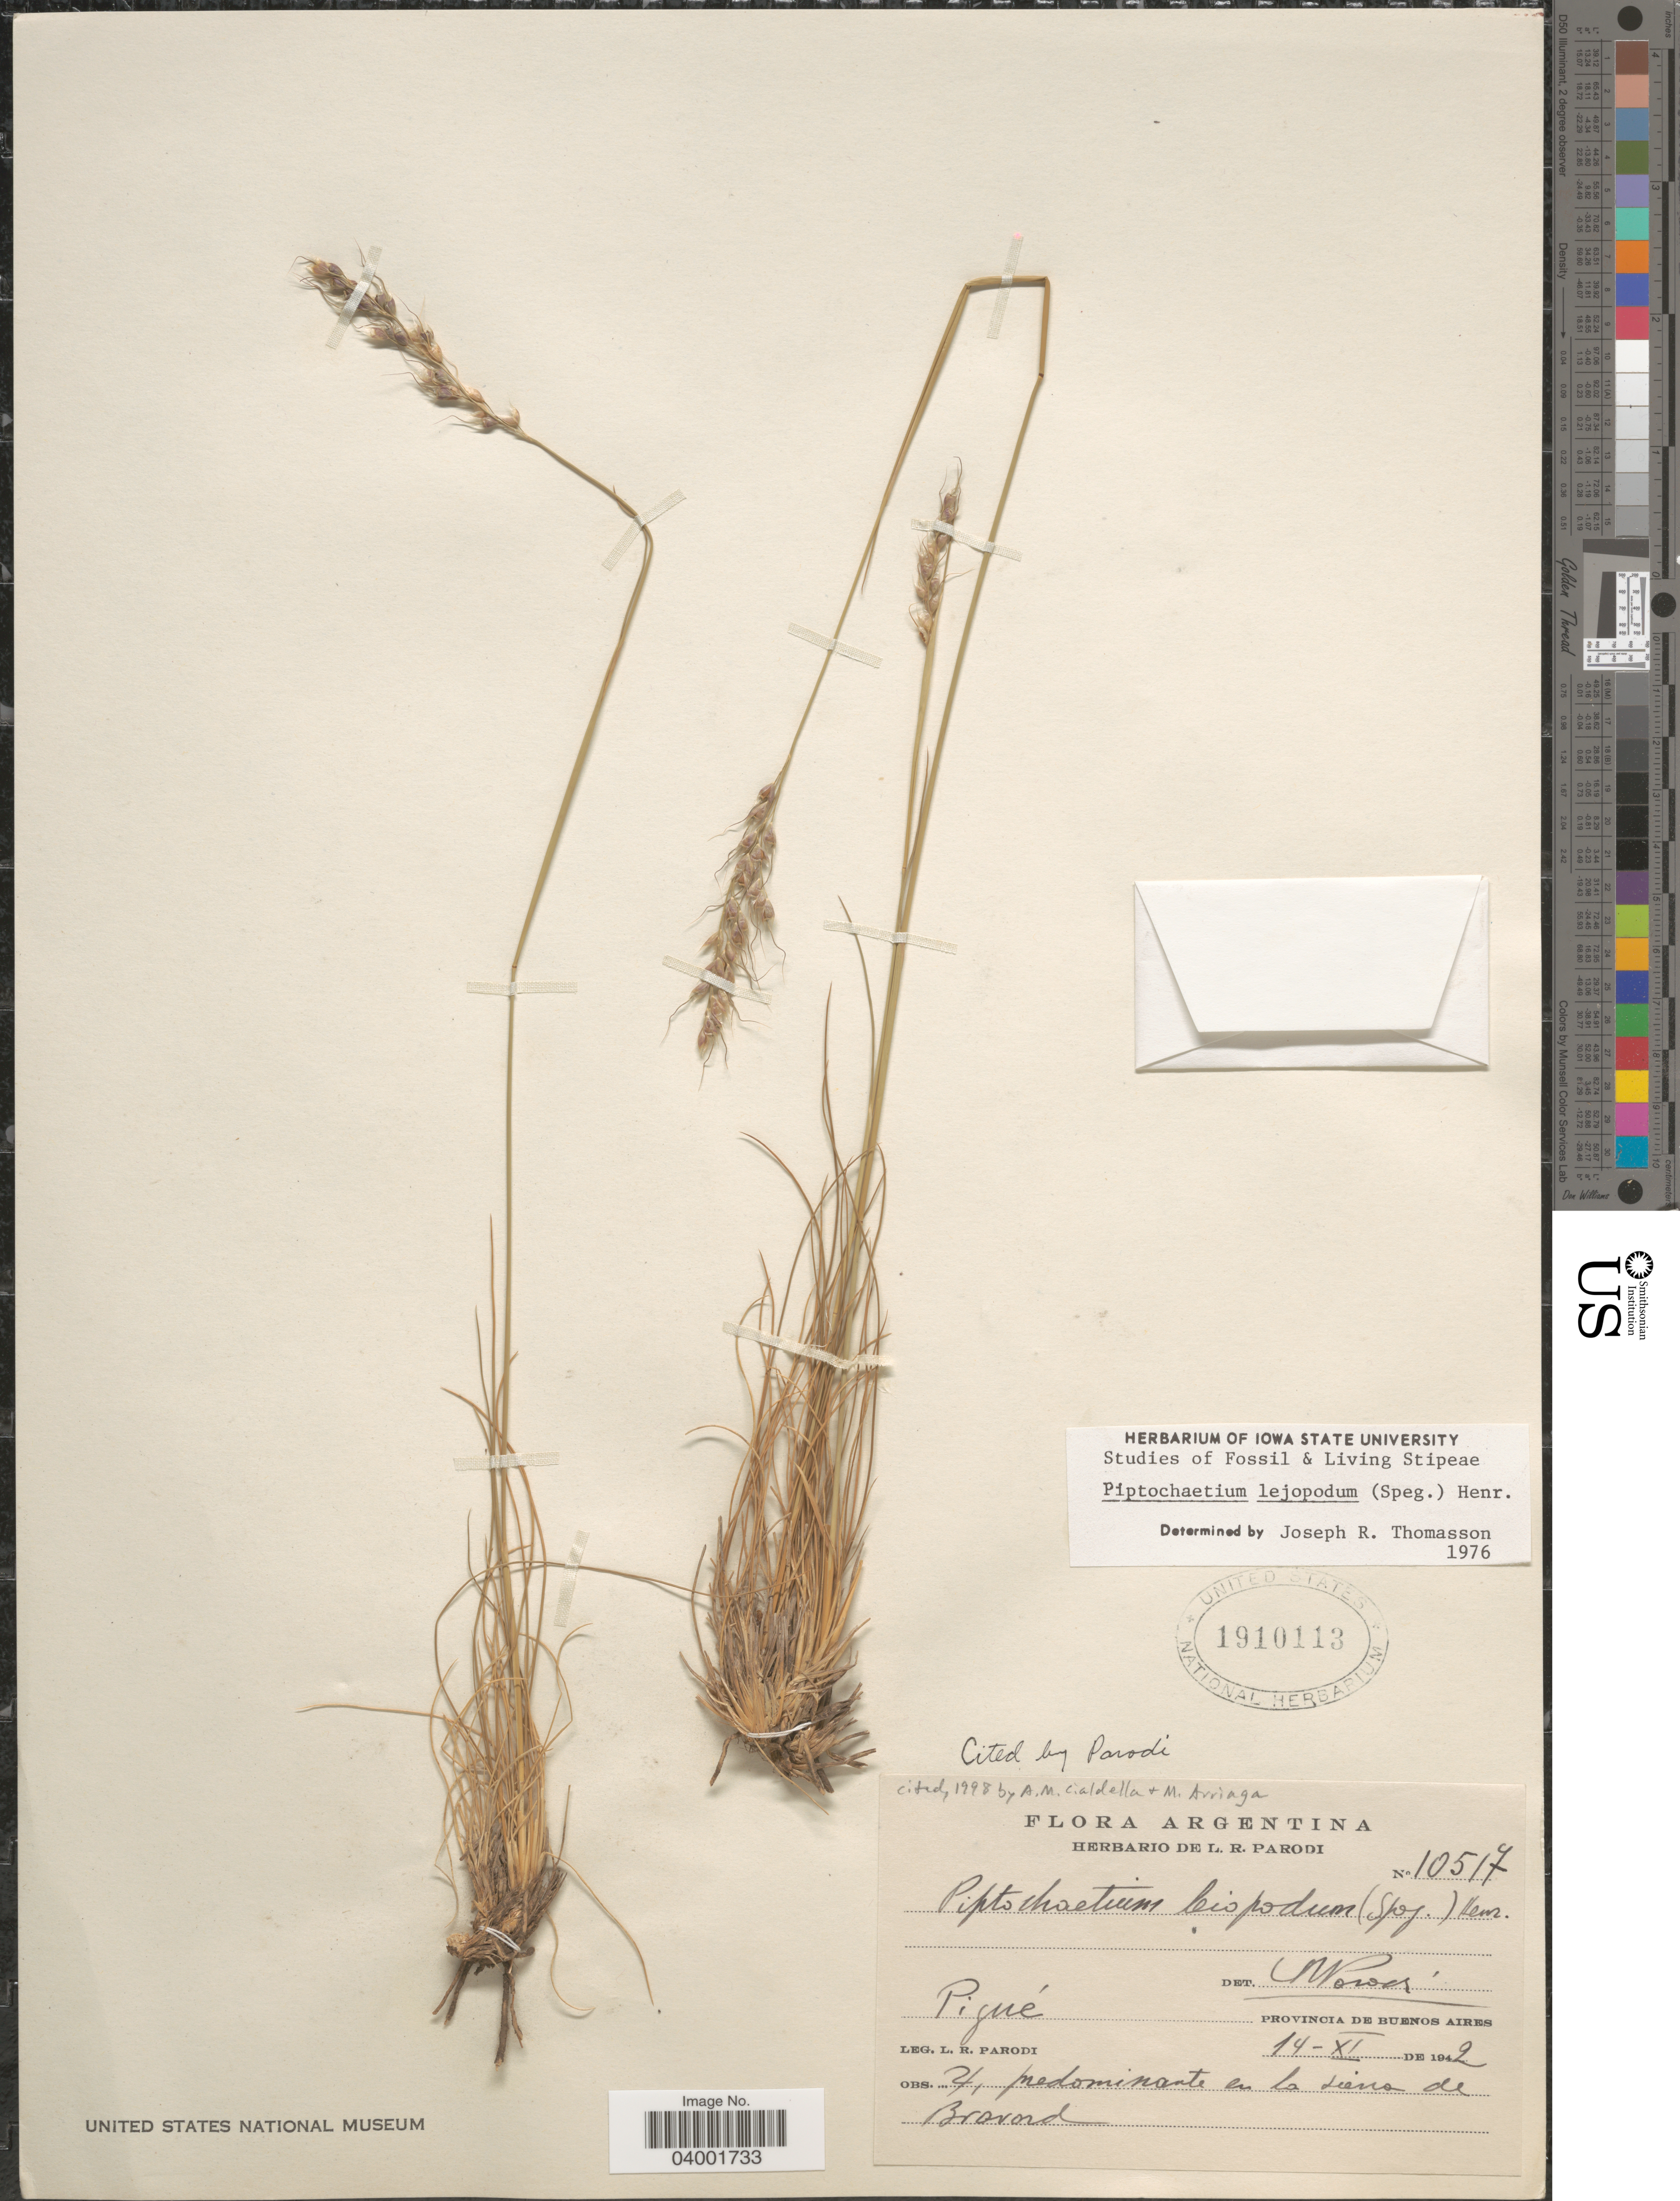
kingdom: Plantae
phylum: Tracheophyta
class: Liliopsida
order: Poales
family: Poaceae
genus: Piptochaetium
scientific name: Piptochaetium leiopodum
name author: (Speg.) Henr.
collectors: L. R. Parodi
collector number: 10517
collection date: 1942-11-14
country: Argentina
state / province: Buenos Aires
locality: Pigué. En la sierra de Bravard.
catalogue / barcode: US 1910113